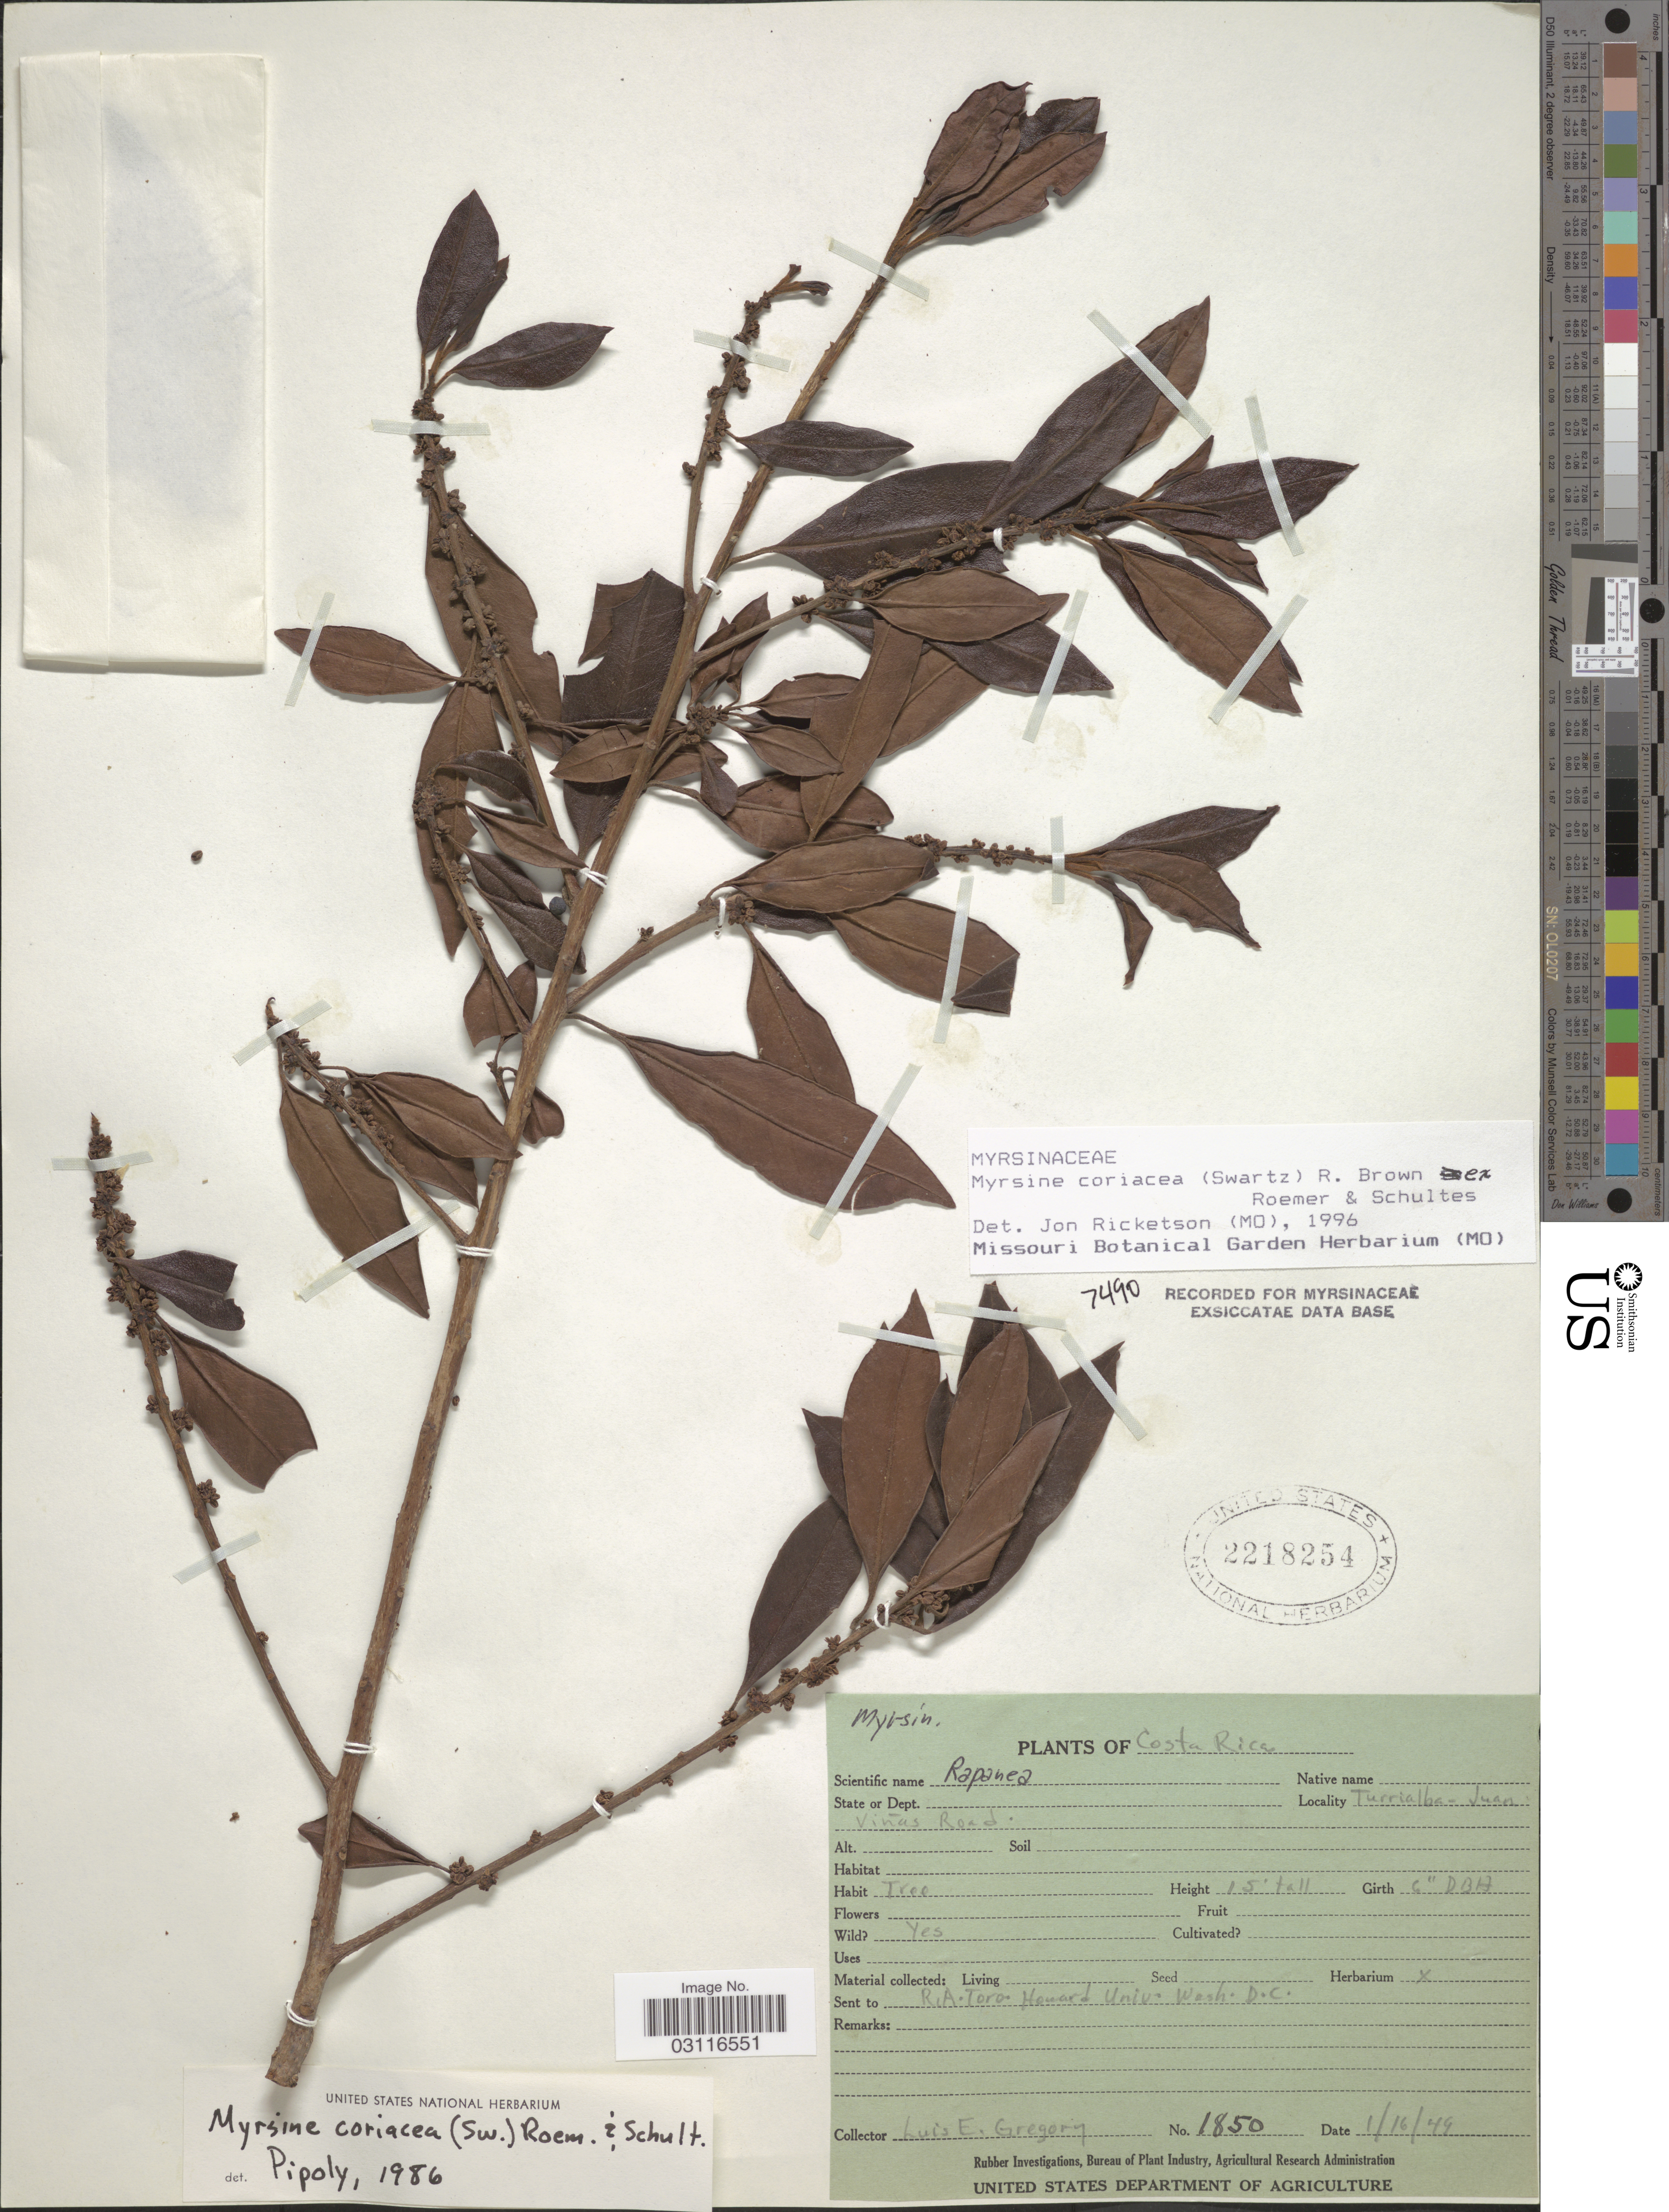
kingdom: Plantae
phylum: Tracheophyta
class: Magnoliopsida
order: Ericales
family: Primulaceae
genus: Myrsine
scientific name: Myrsine coriacea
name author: (Sw.) R. Br. ex Roem. & Schult.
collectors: L. E. Gregory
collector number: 1850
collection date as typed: Transcribed d/m/y: 16/1/49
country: Costa Rica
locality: Turrialba-Juan Viñas Road.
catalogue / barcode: US 2218254